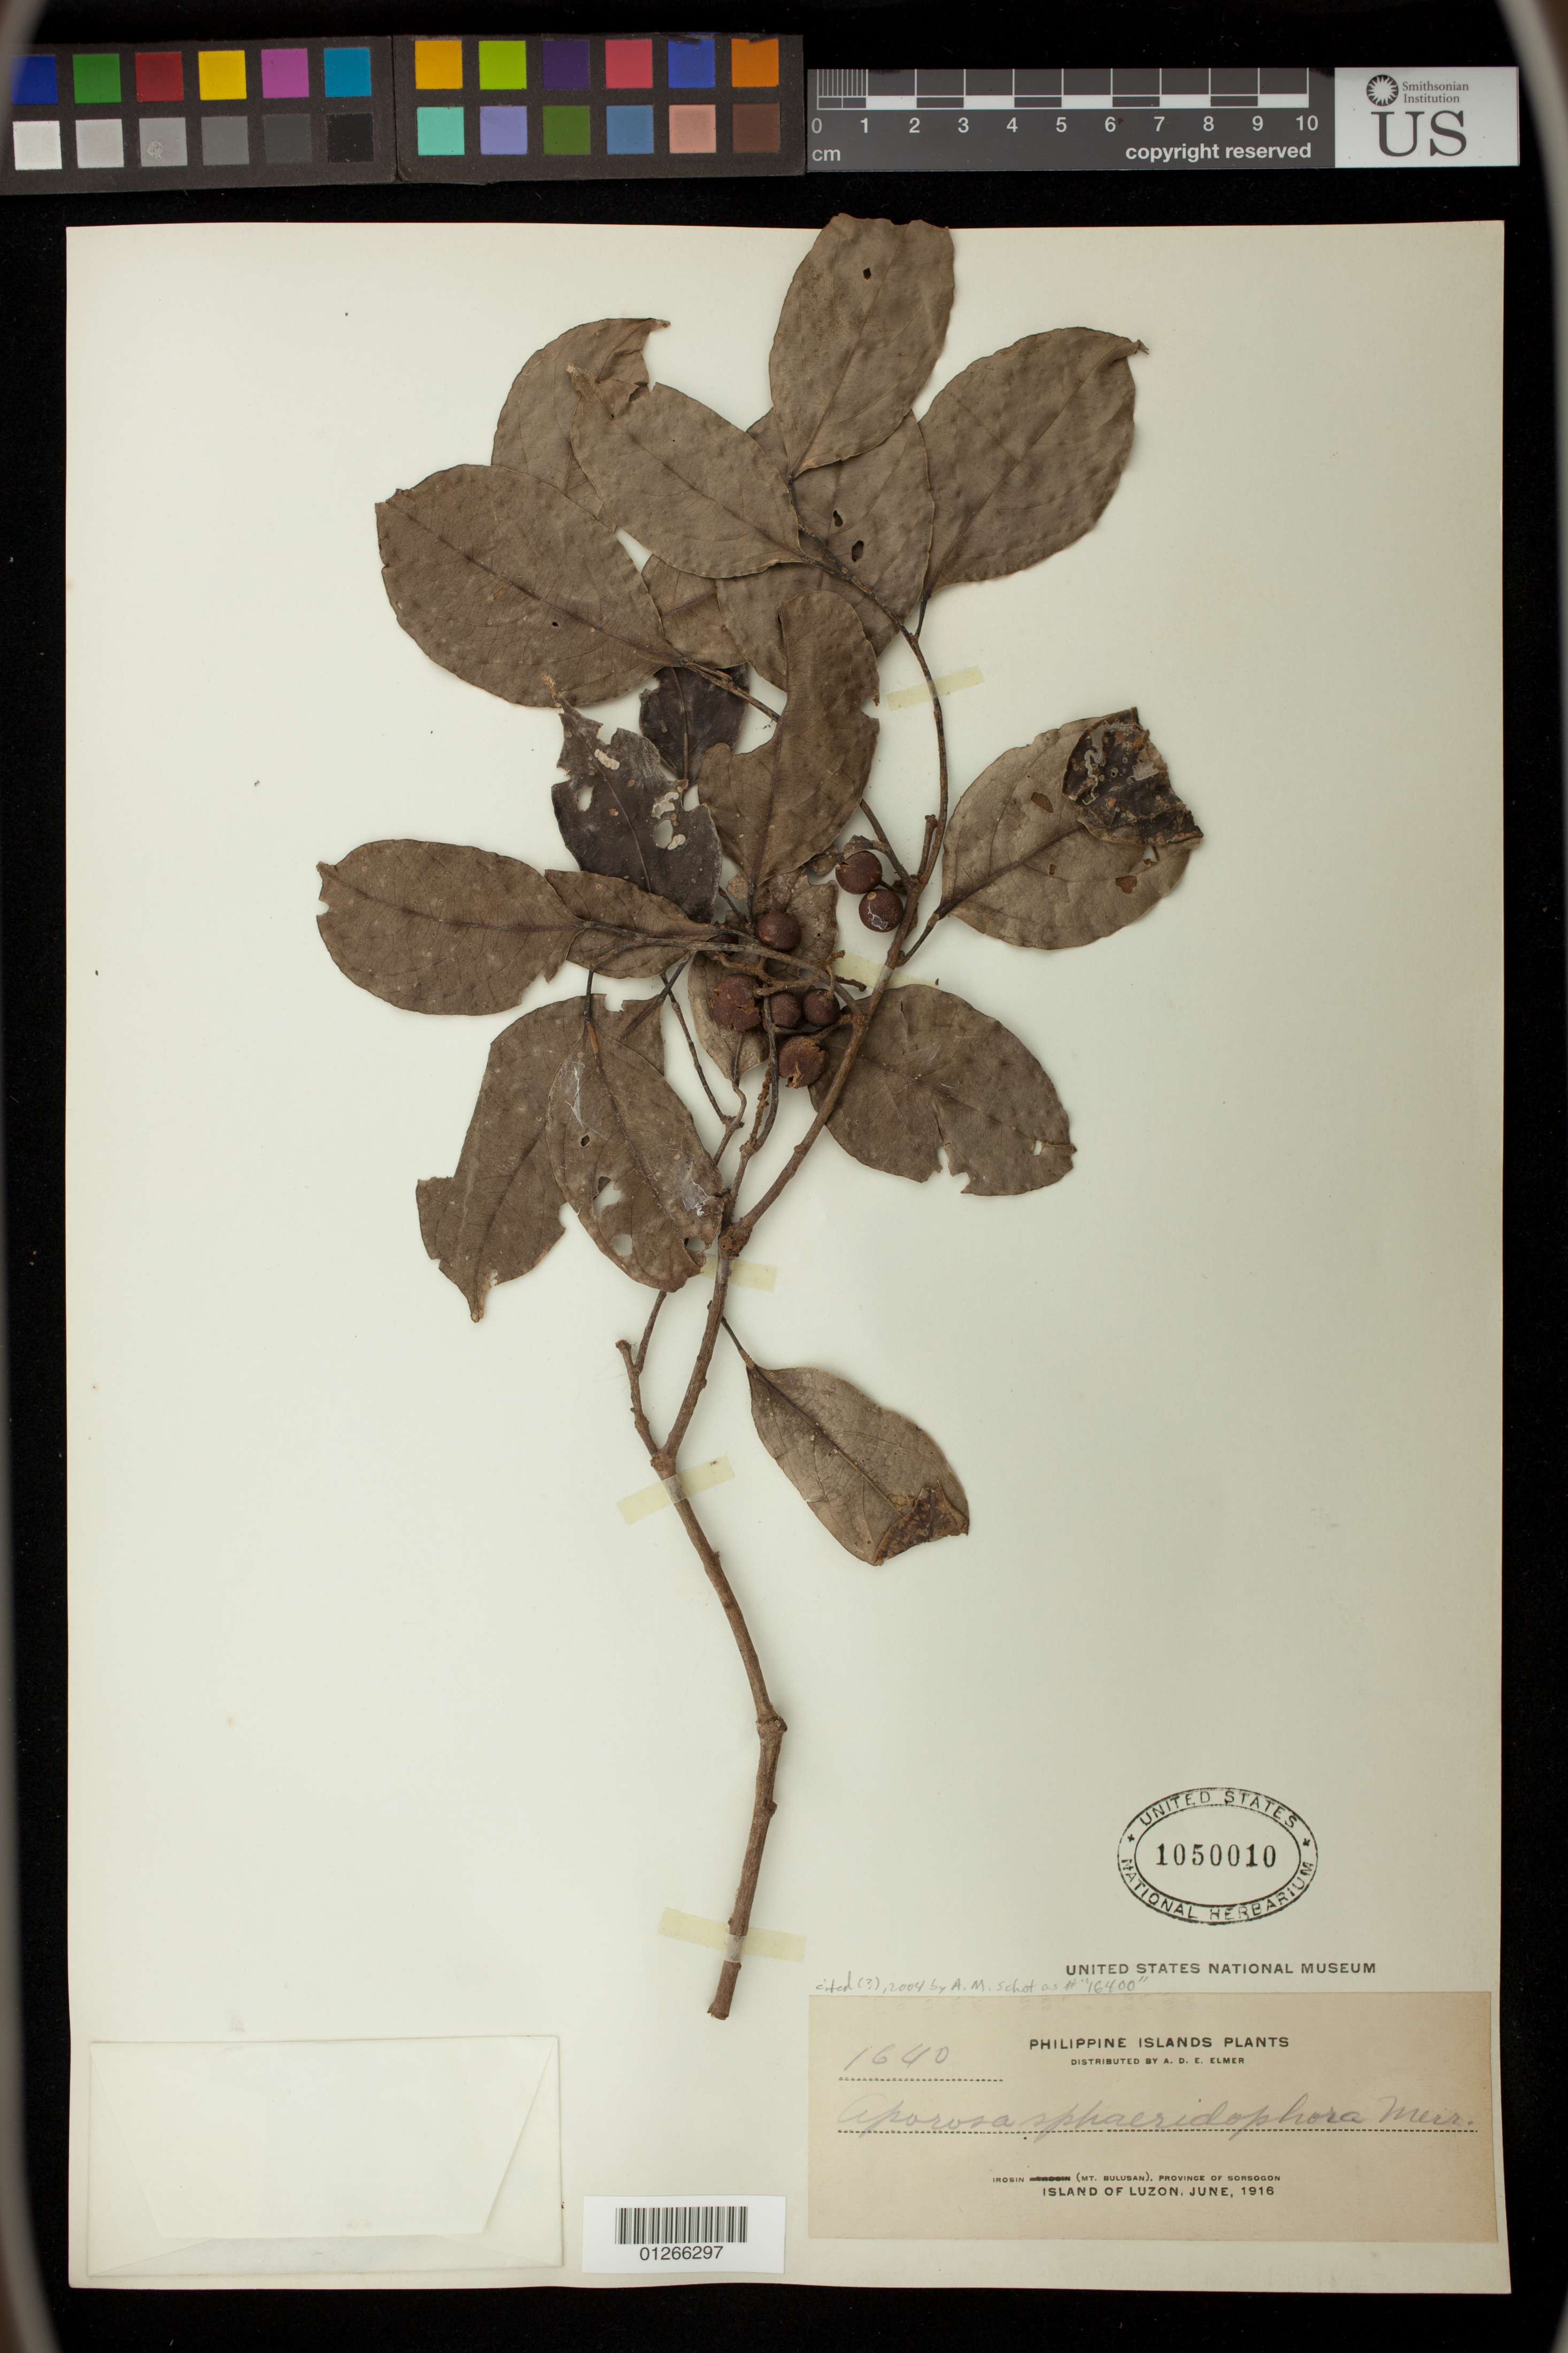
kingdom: Plantae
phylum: Tracheophyta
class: Magnoliopsida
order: Malpighiales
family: Phyllanthaceae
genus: Aporosa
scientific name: Aporosa sphaeridiophora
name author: Merr.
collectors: A. D. E. Elmer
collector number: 1640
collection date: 1916-06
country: Philippines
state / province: Bicol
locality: Irosin (Mt. Bulusan), Province of Sorsogon.